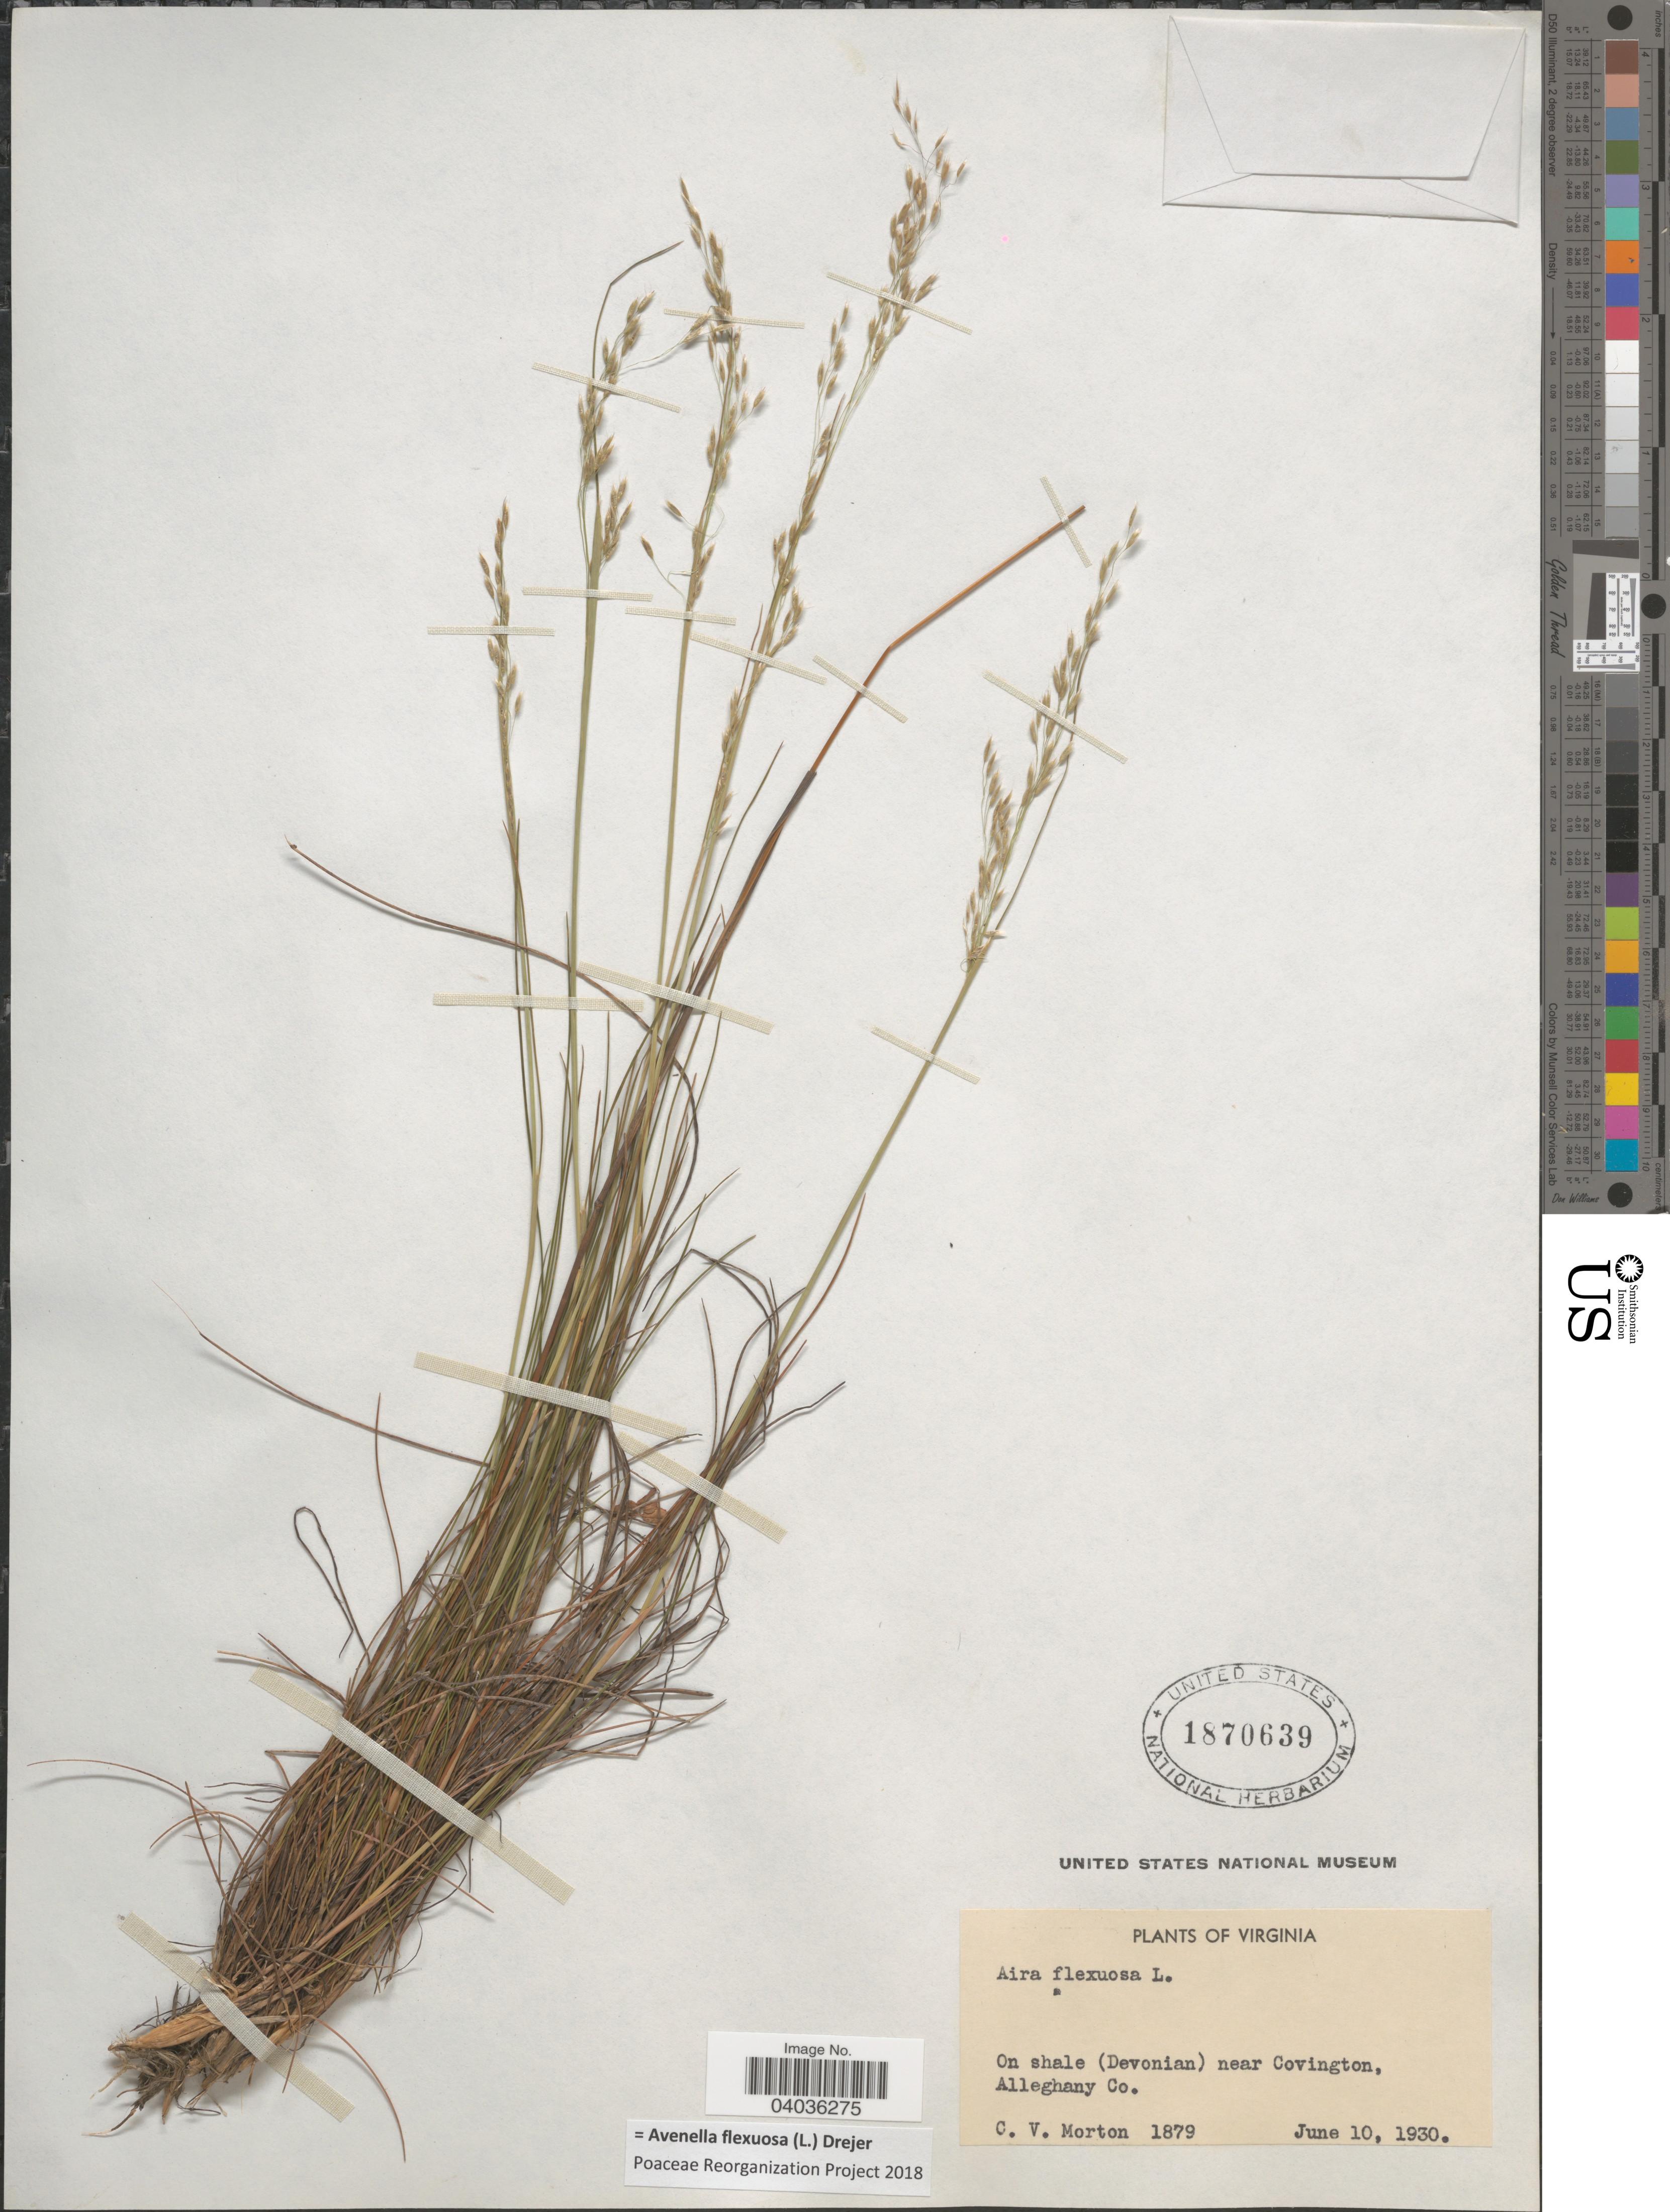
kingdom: Plantae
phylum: Tracheophyta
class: Liliopsida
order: Poales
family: Poaceae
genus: Avenella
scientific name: Avenella flexuosa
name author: (L.) Drejer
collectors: C. V. Morton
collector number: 1879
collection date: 1930-06-10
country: United States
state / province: Virginia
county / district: Alleghany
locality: On shale (Devonian) near Covington, Alleghany Co.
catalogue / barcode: US 1870639